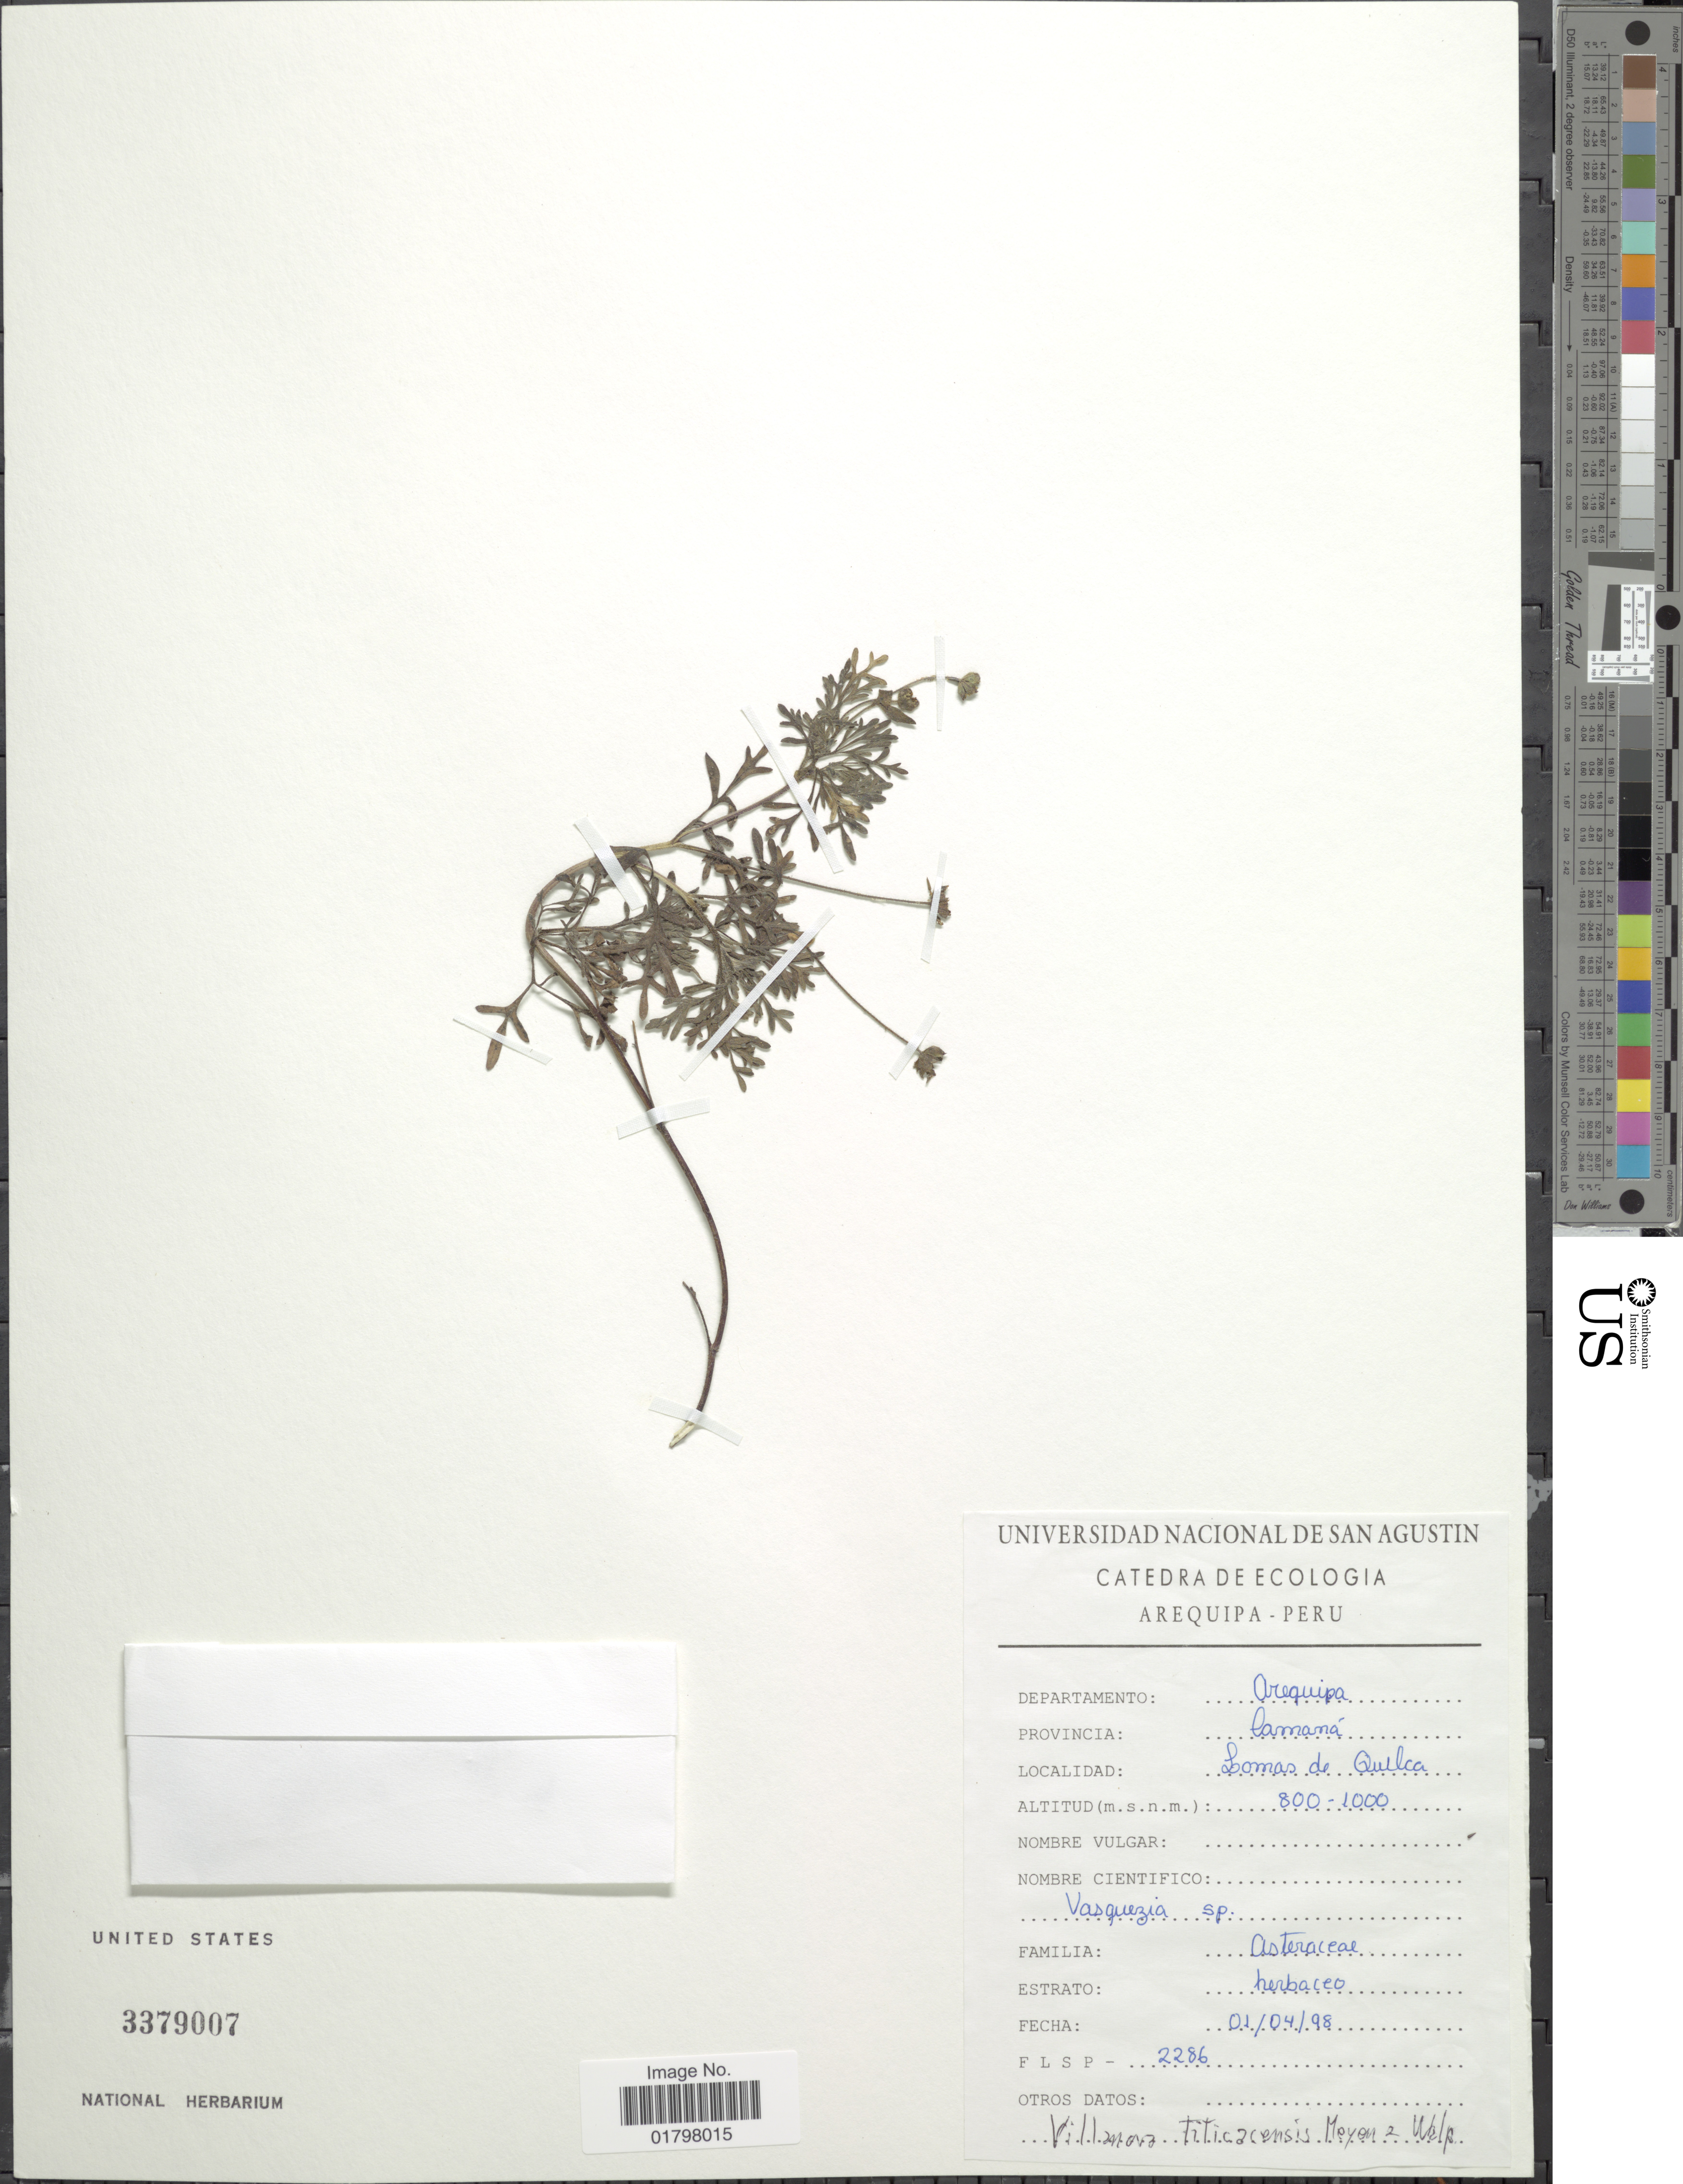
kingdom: Plantae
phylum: Tracheophyta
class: Magnoliopsida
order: Asterales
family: Asteraceae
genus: Vasquesia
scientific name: Vasquesia titicacensis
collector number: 2286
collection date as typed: Transcribed d/m/y: 1/4/98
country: Peru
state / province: Arequipa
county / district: Camaná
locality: Lomas de Quilca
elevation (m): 800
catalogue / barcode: US 3379007